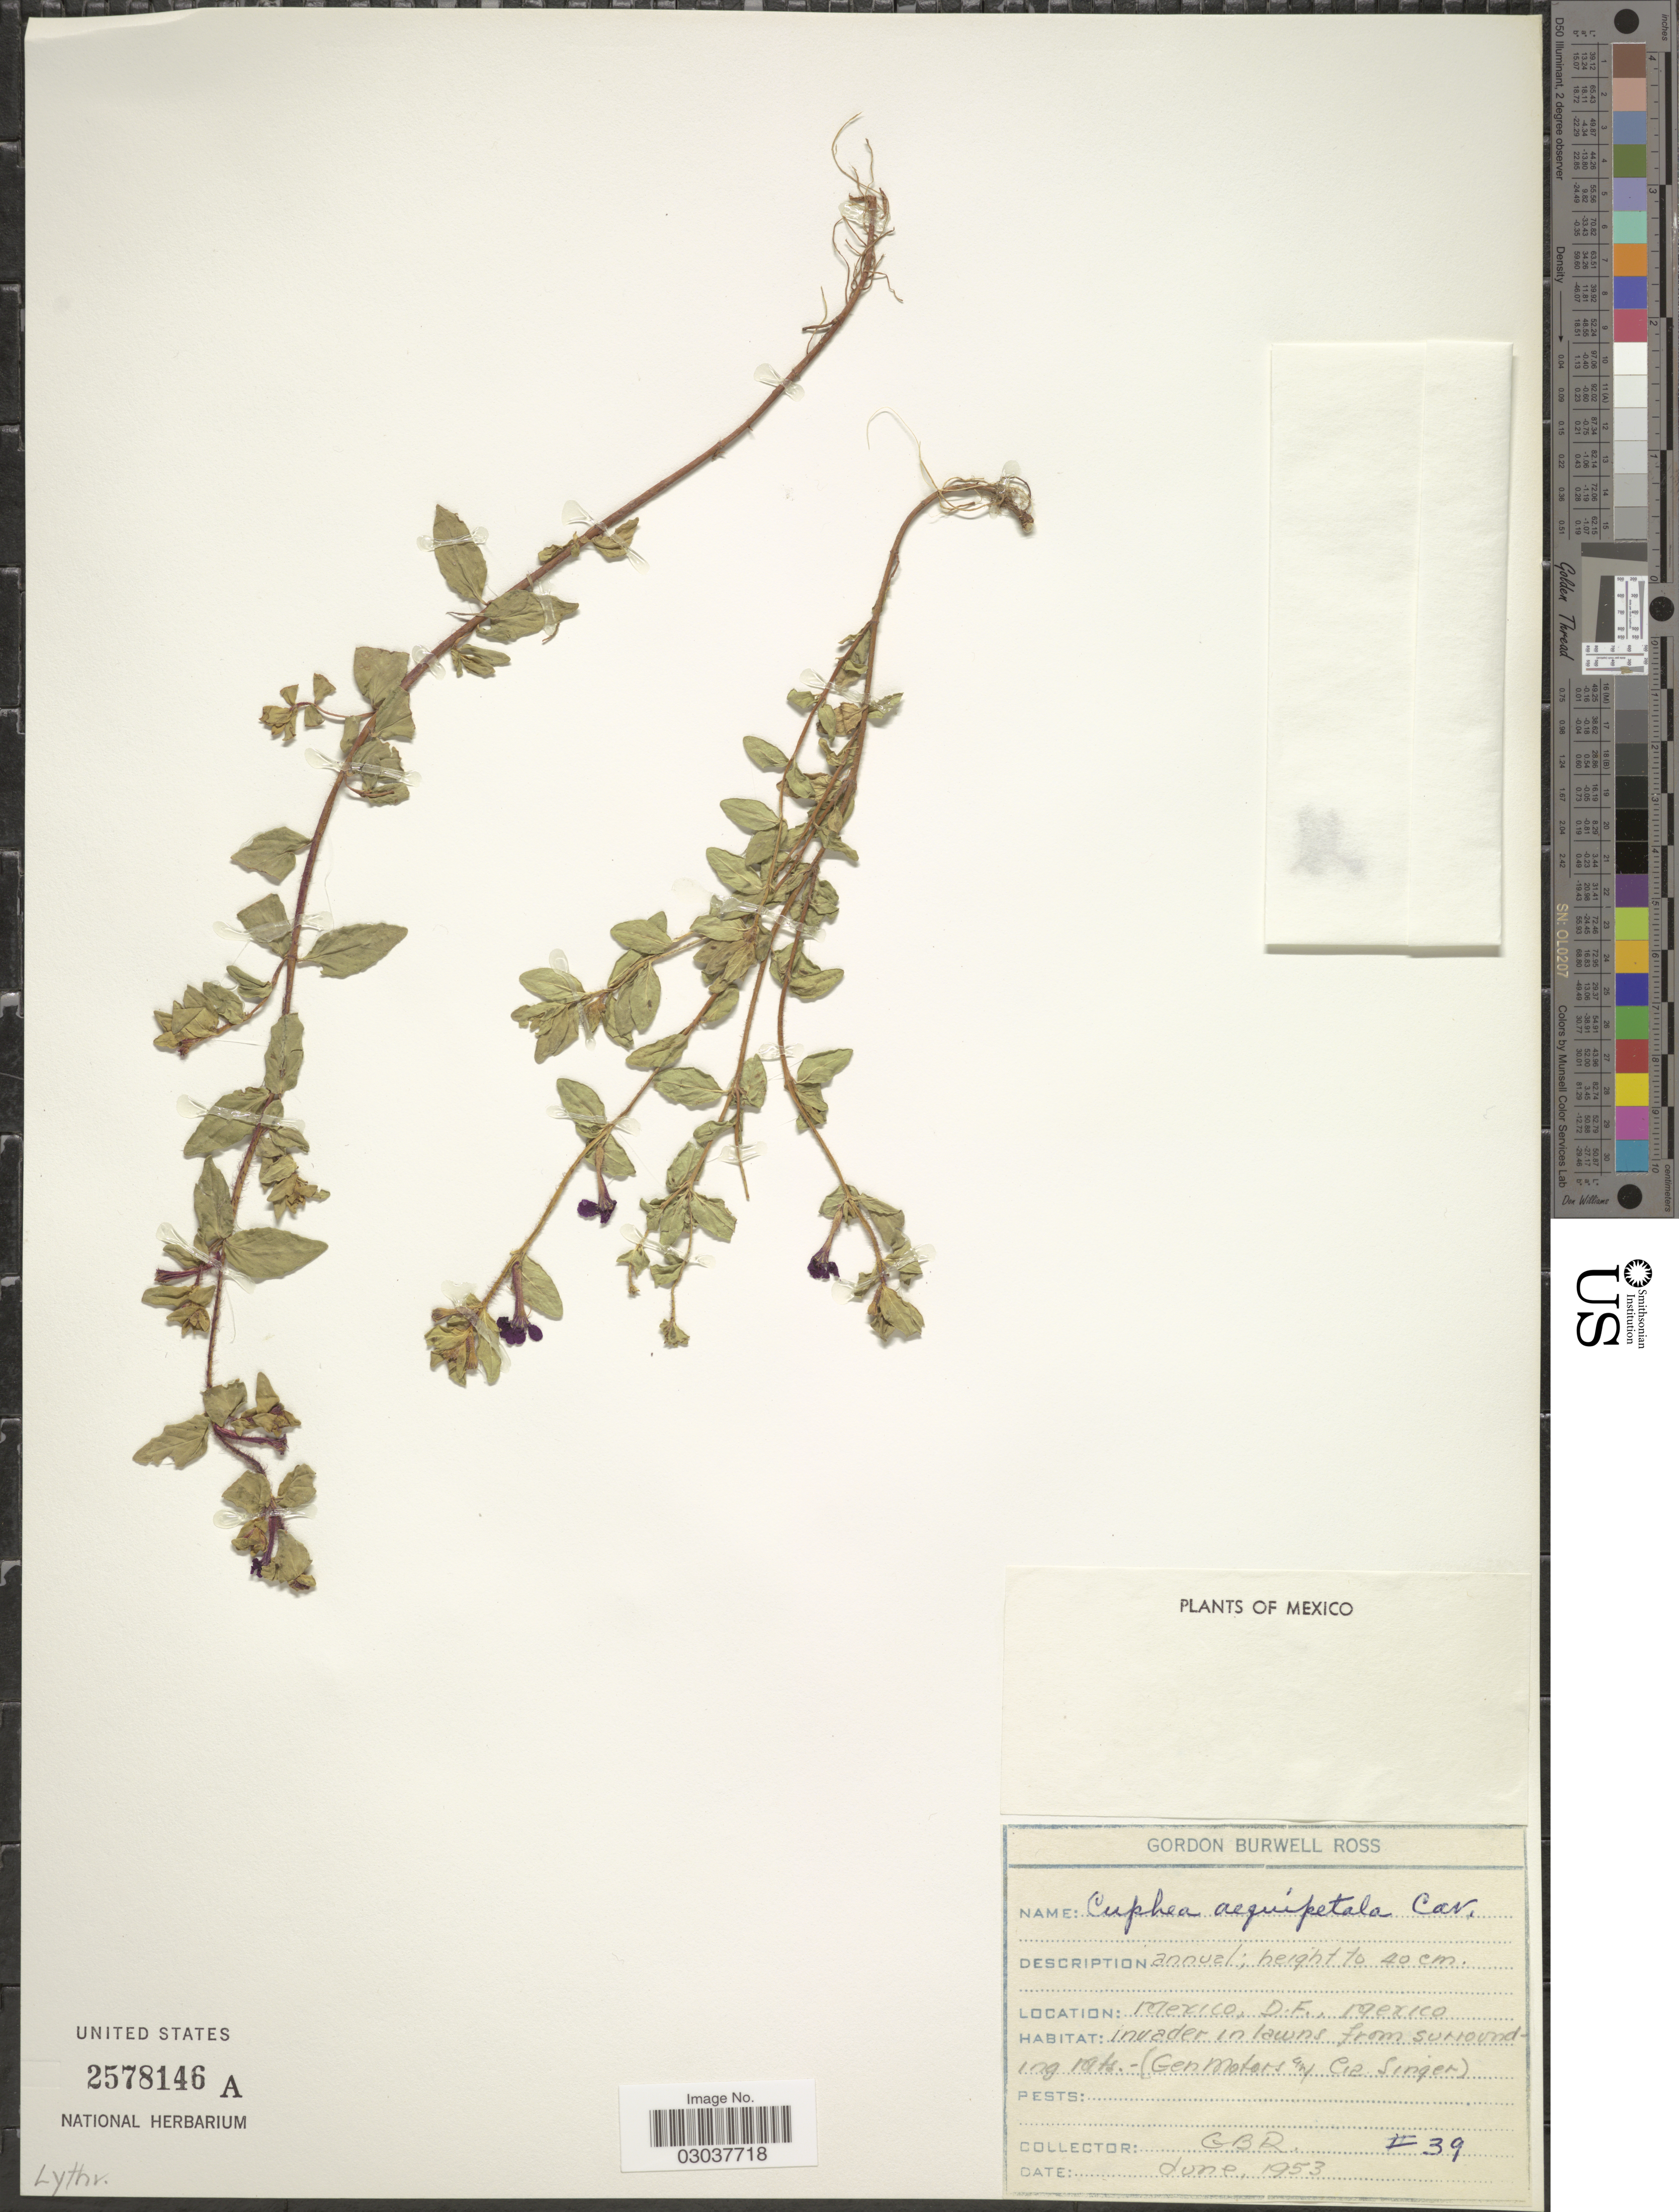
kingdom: Plantae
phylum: Tracheophyta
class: Magnoliopsida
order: Myrtales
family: Lythraceae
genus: Cuphea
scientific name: Cuphea aequipetala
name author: Cav.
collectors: G. B. Ross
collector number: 39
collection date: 1953-06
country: Mexico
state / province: Distrito Federal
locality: Mexico, D.F., Mexico.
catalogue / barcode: US 2578146A